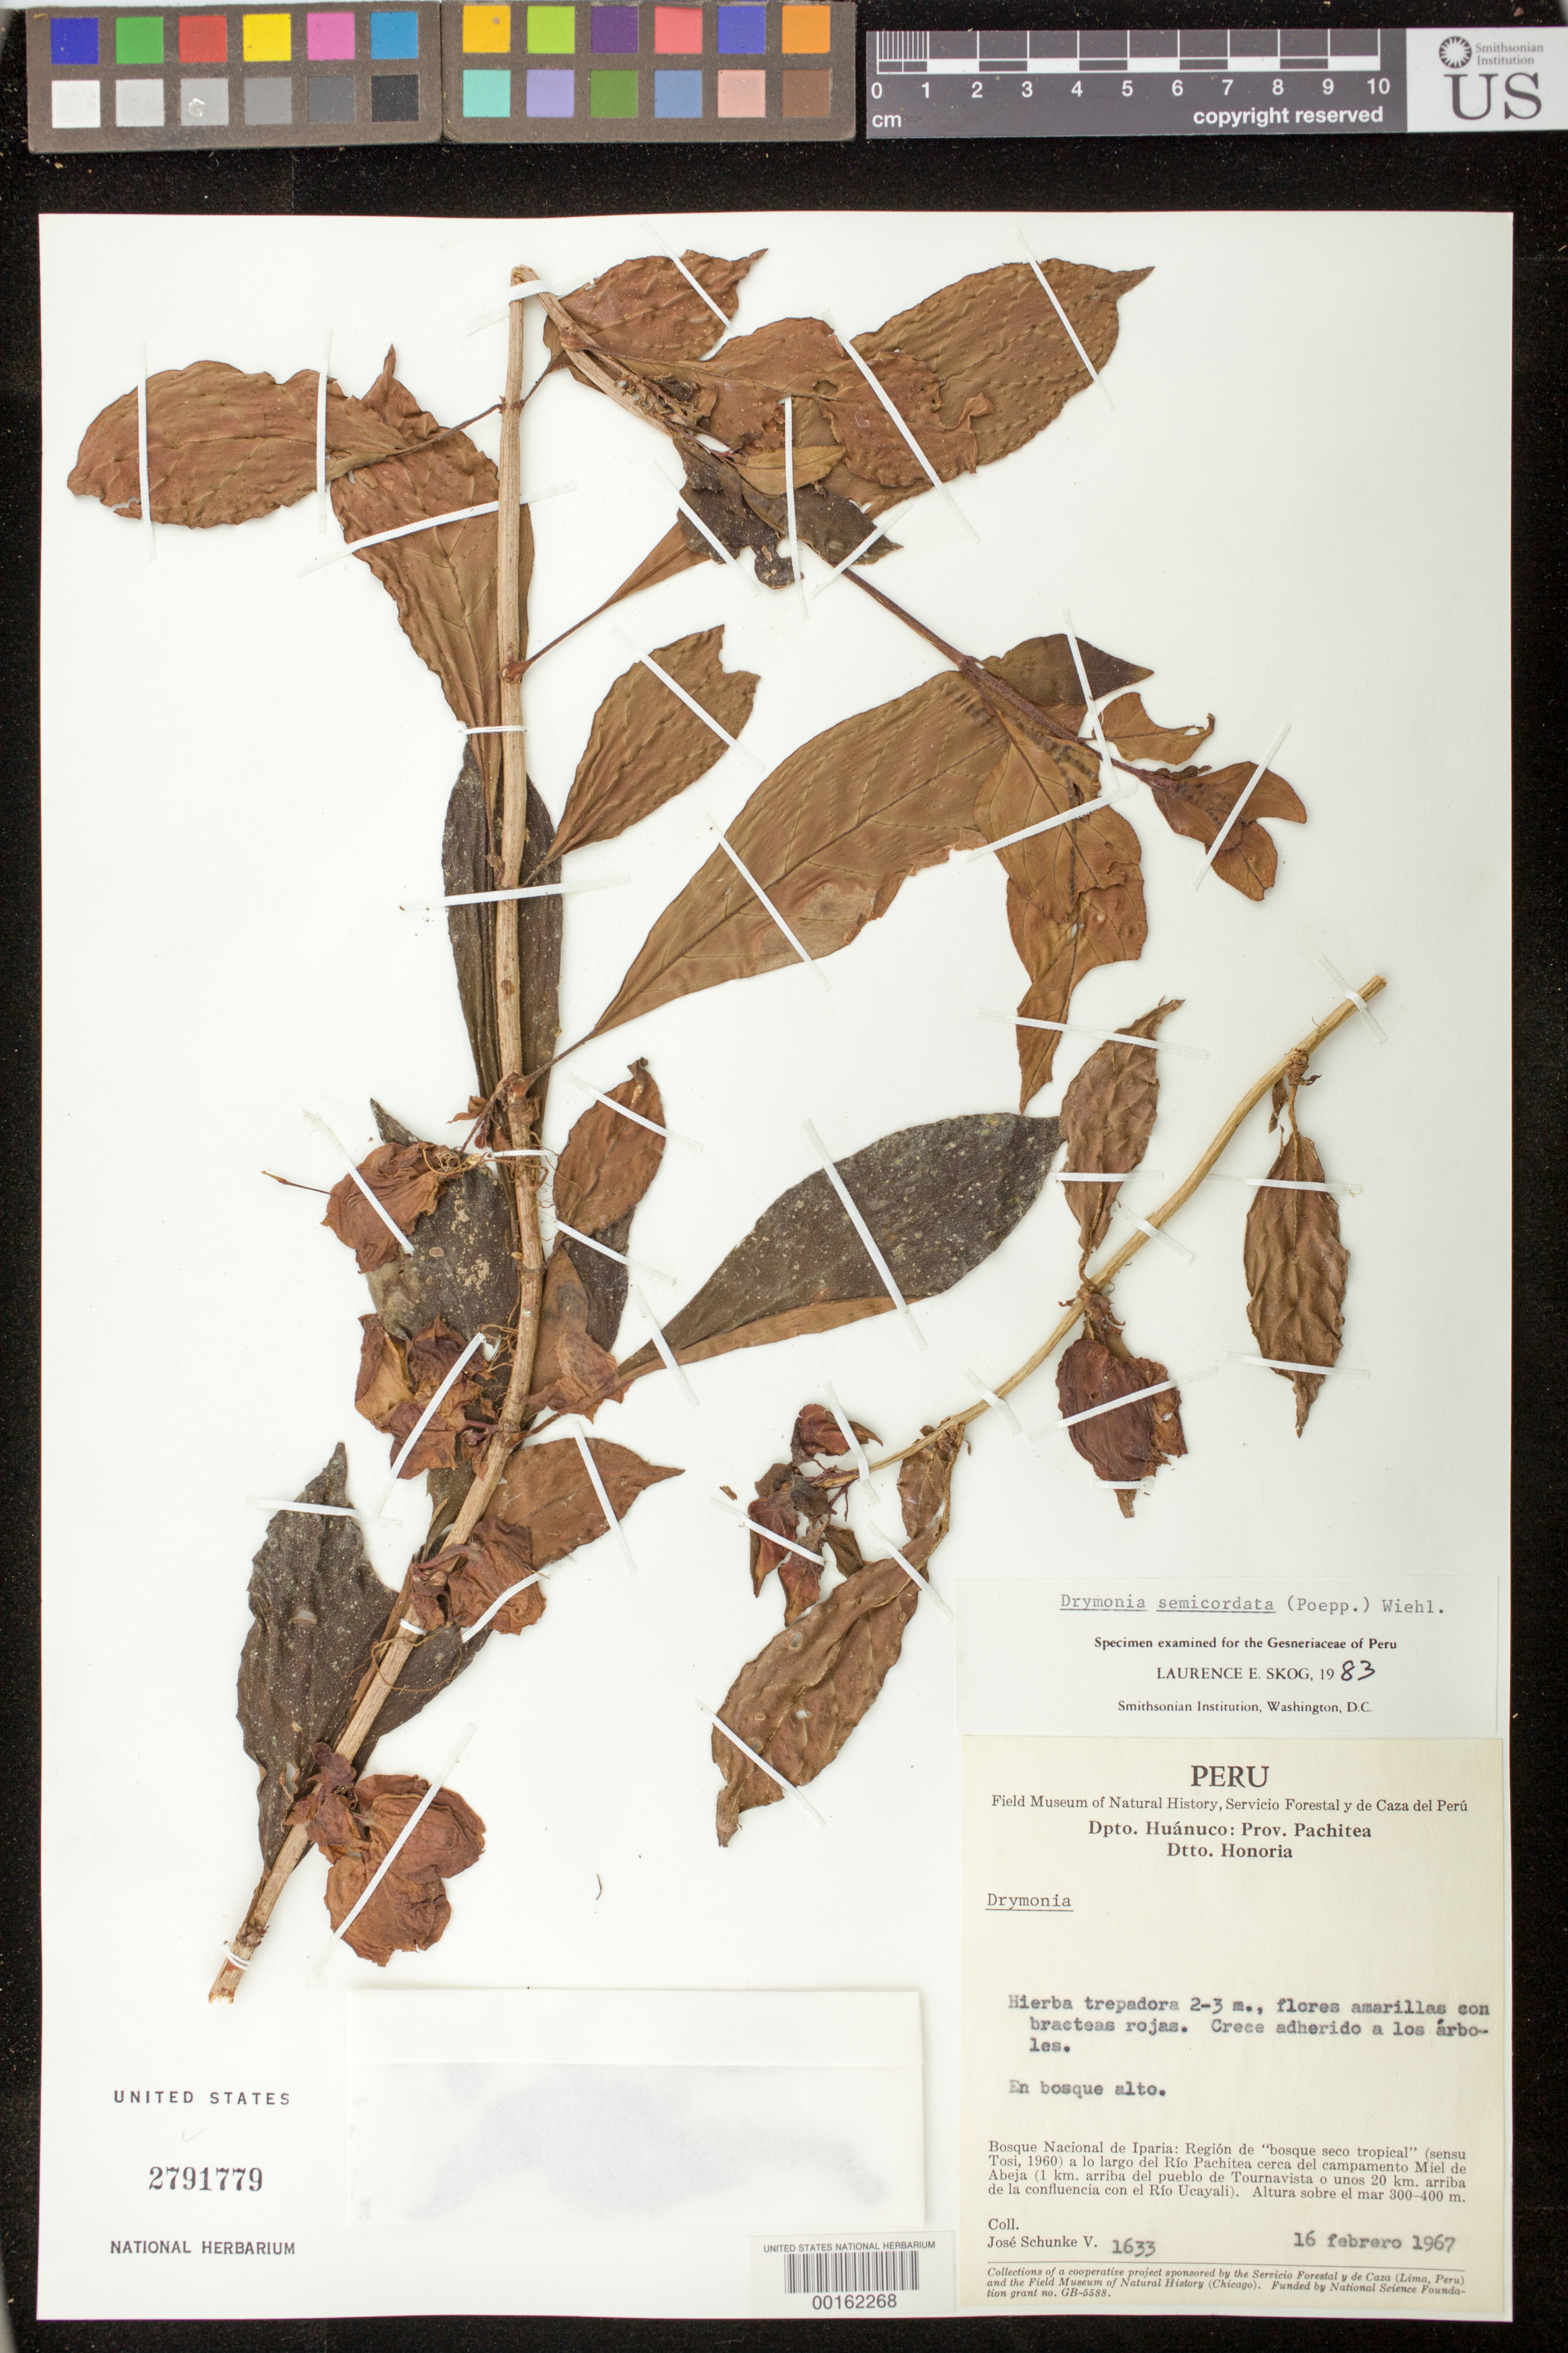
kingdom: Plantae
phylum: Tracheophyta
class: Magnoliopsida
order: Lamiales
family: Gesneriaceae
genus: Drymonia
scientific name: Drymonia semicordata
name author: (Poepp.) Wiehler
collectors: J. Schunke Vigo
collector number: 1633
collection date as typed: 16 Feb 1967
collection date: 1967-02-16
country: Peru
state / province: Huánuco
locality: Prov. Pachitea; Dtto. Honoria, Natl forest of Iparia, along Rio Pachitea near miel de abeja encampment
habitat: Dry tropical forest (sensu Tosi, 1960)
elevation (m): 300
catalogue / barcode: US 2791779